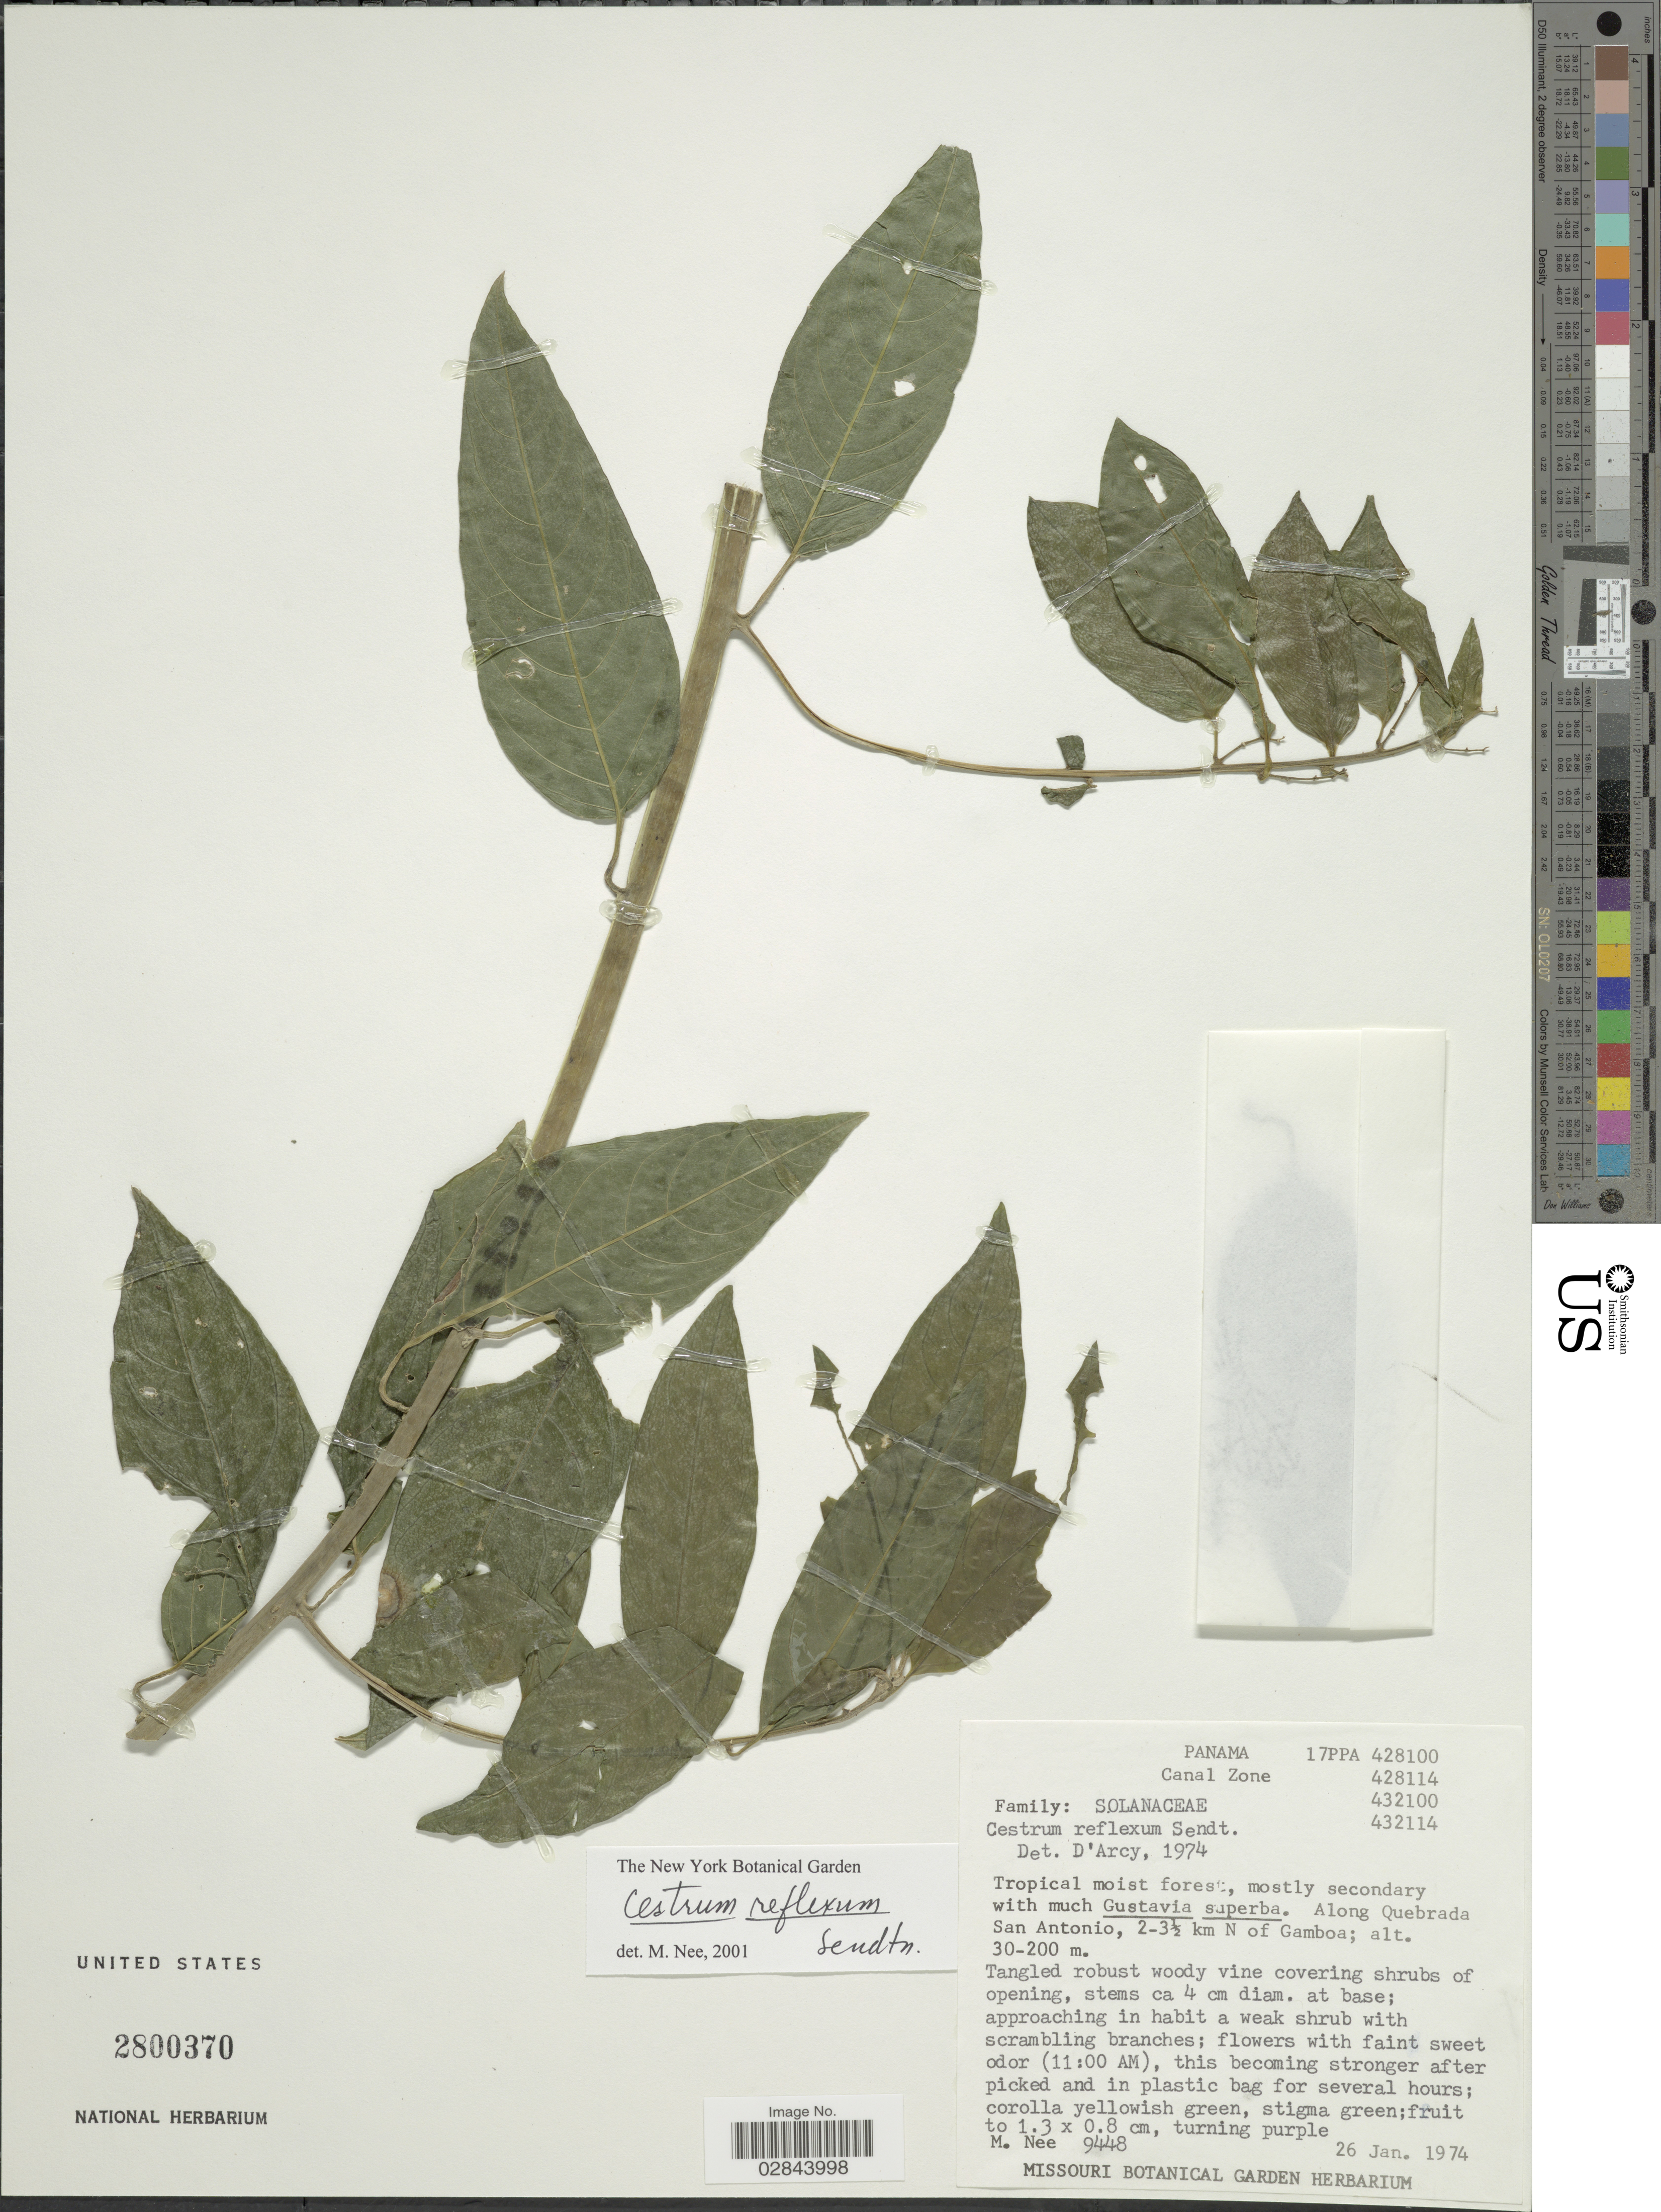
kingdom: Plantae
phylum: Tracheophyta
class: Magnoliopsida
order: Solanales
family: Solanaceae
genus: Cestrum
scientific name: Cestrum reflexum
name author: Sendtn.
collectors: M. Nee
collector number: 9448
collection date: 1974-01-26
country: Panama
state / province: Colón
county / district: Canal Zone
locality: Canal Zone. Along Quebrada San Antonio, 2-3½ km N of Gamboa.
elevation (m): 30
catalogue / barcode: US 2800370